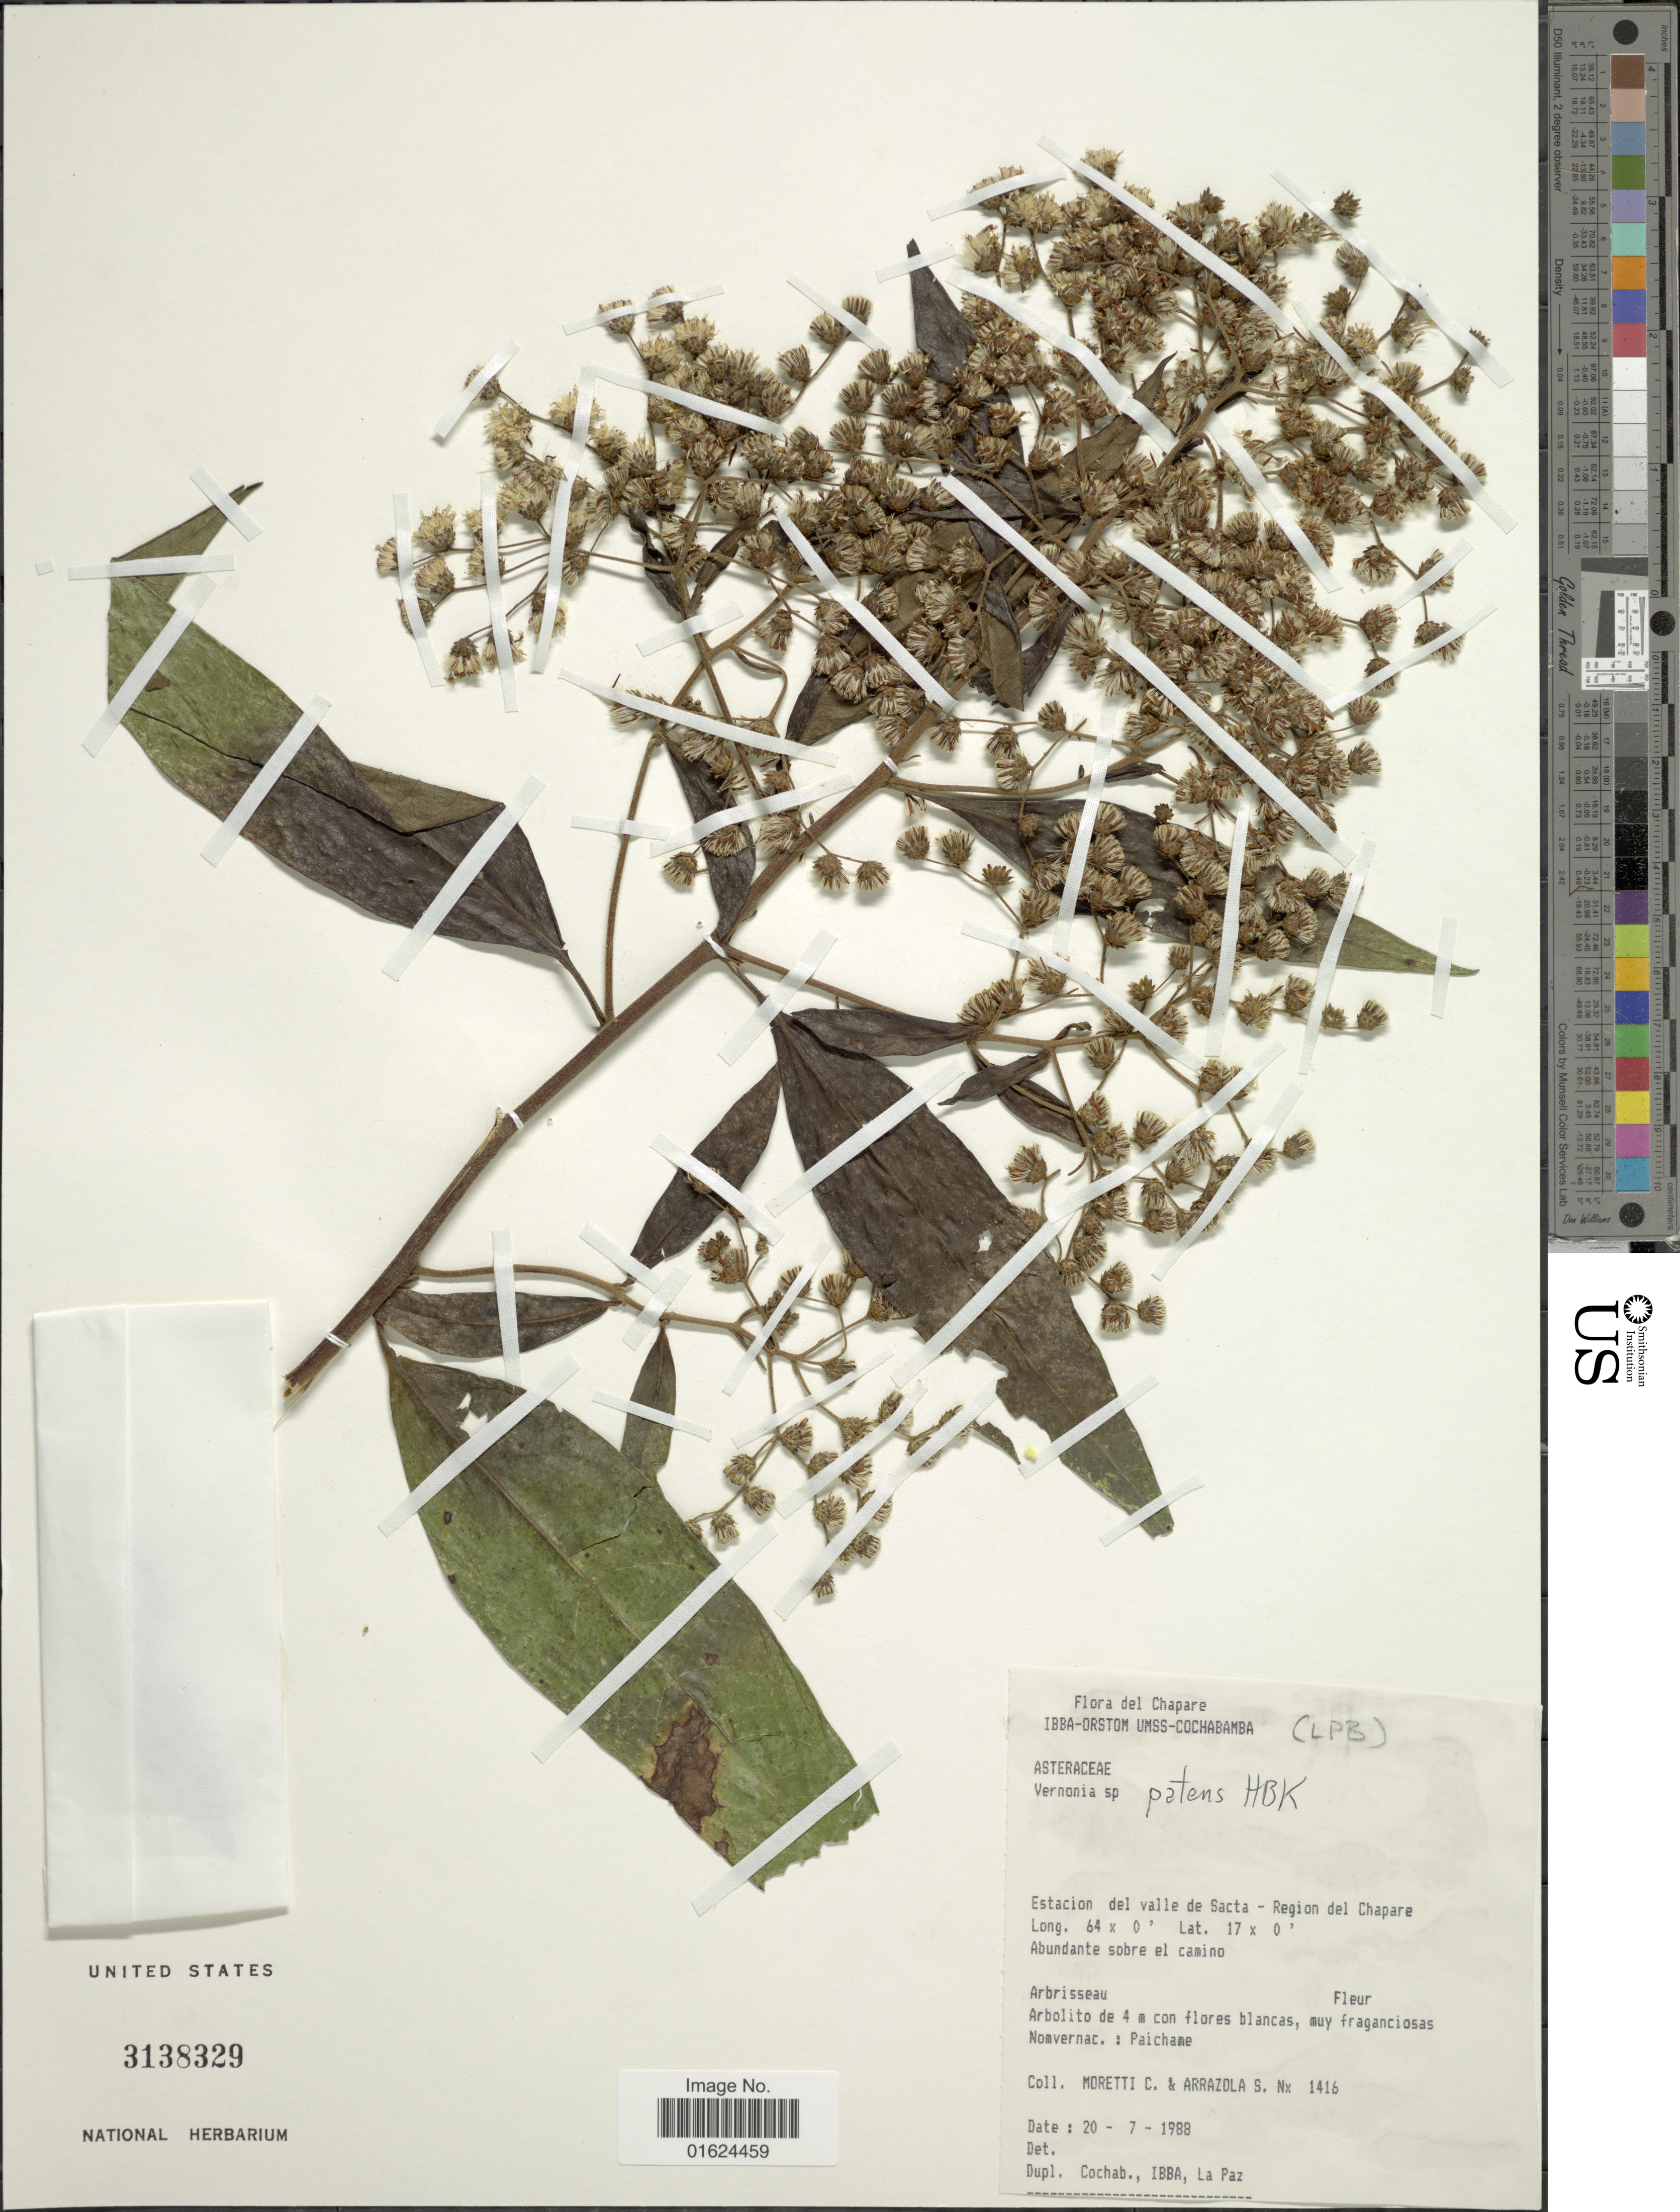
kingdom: Plantae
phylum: Tracheophyta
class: Magnoliopsida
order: Asterales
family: Asteraceae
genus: Vernonanthura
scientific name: Vernonanthura patens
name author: (Kunth) H. Rob.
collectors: C. Moretti & S. Arrazola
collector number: Nx 1416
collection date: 1988-07-20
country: Bolivia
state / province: Cochabamba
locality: Estacion del valle de Sacta - Region del Chapare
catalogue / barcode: US 3138329